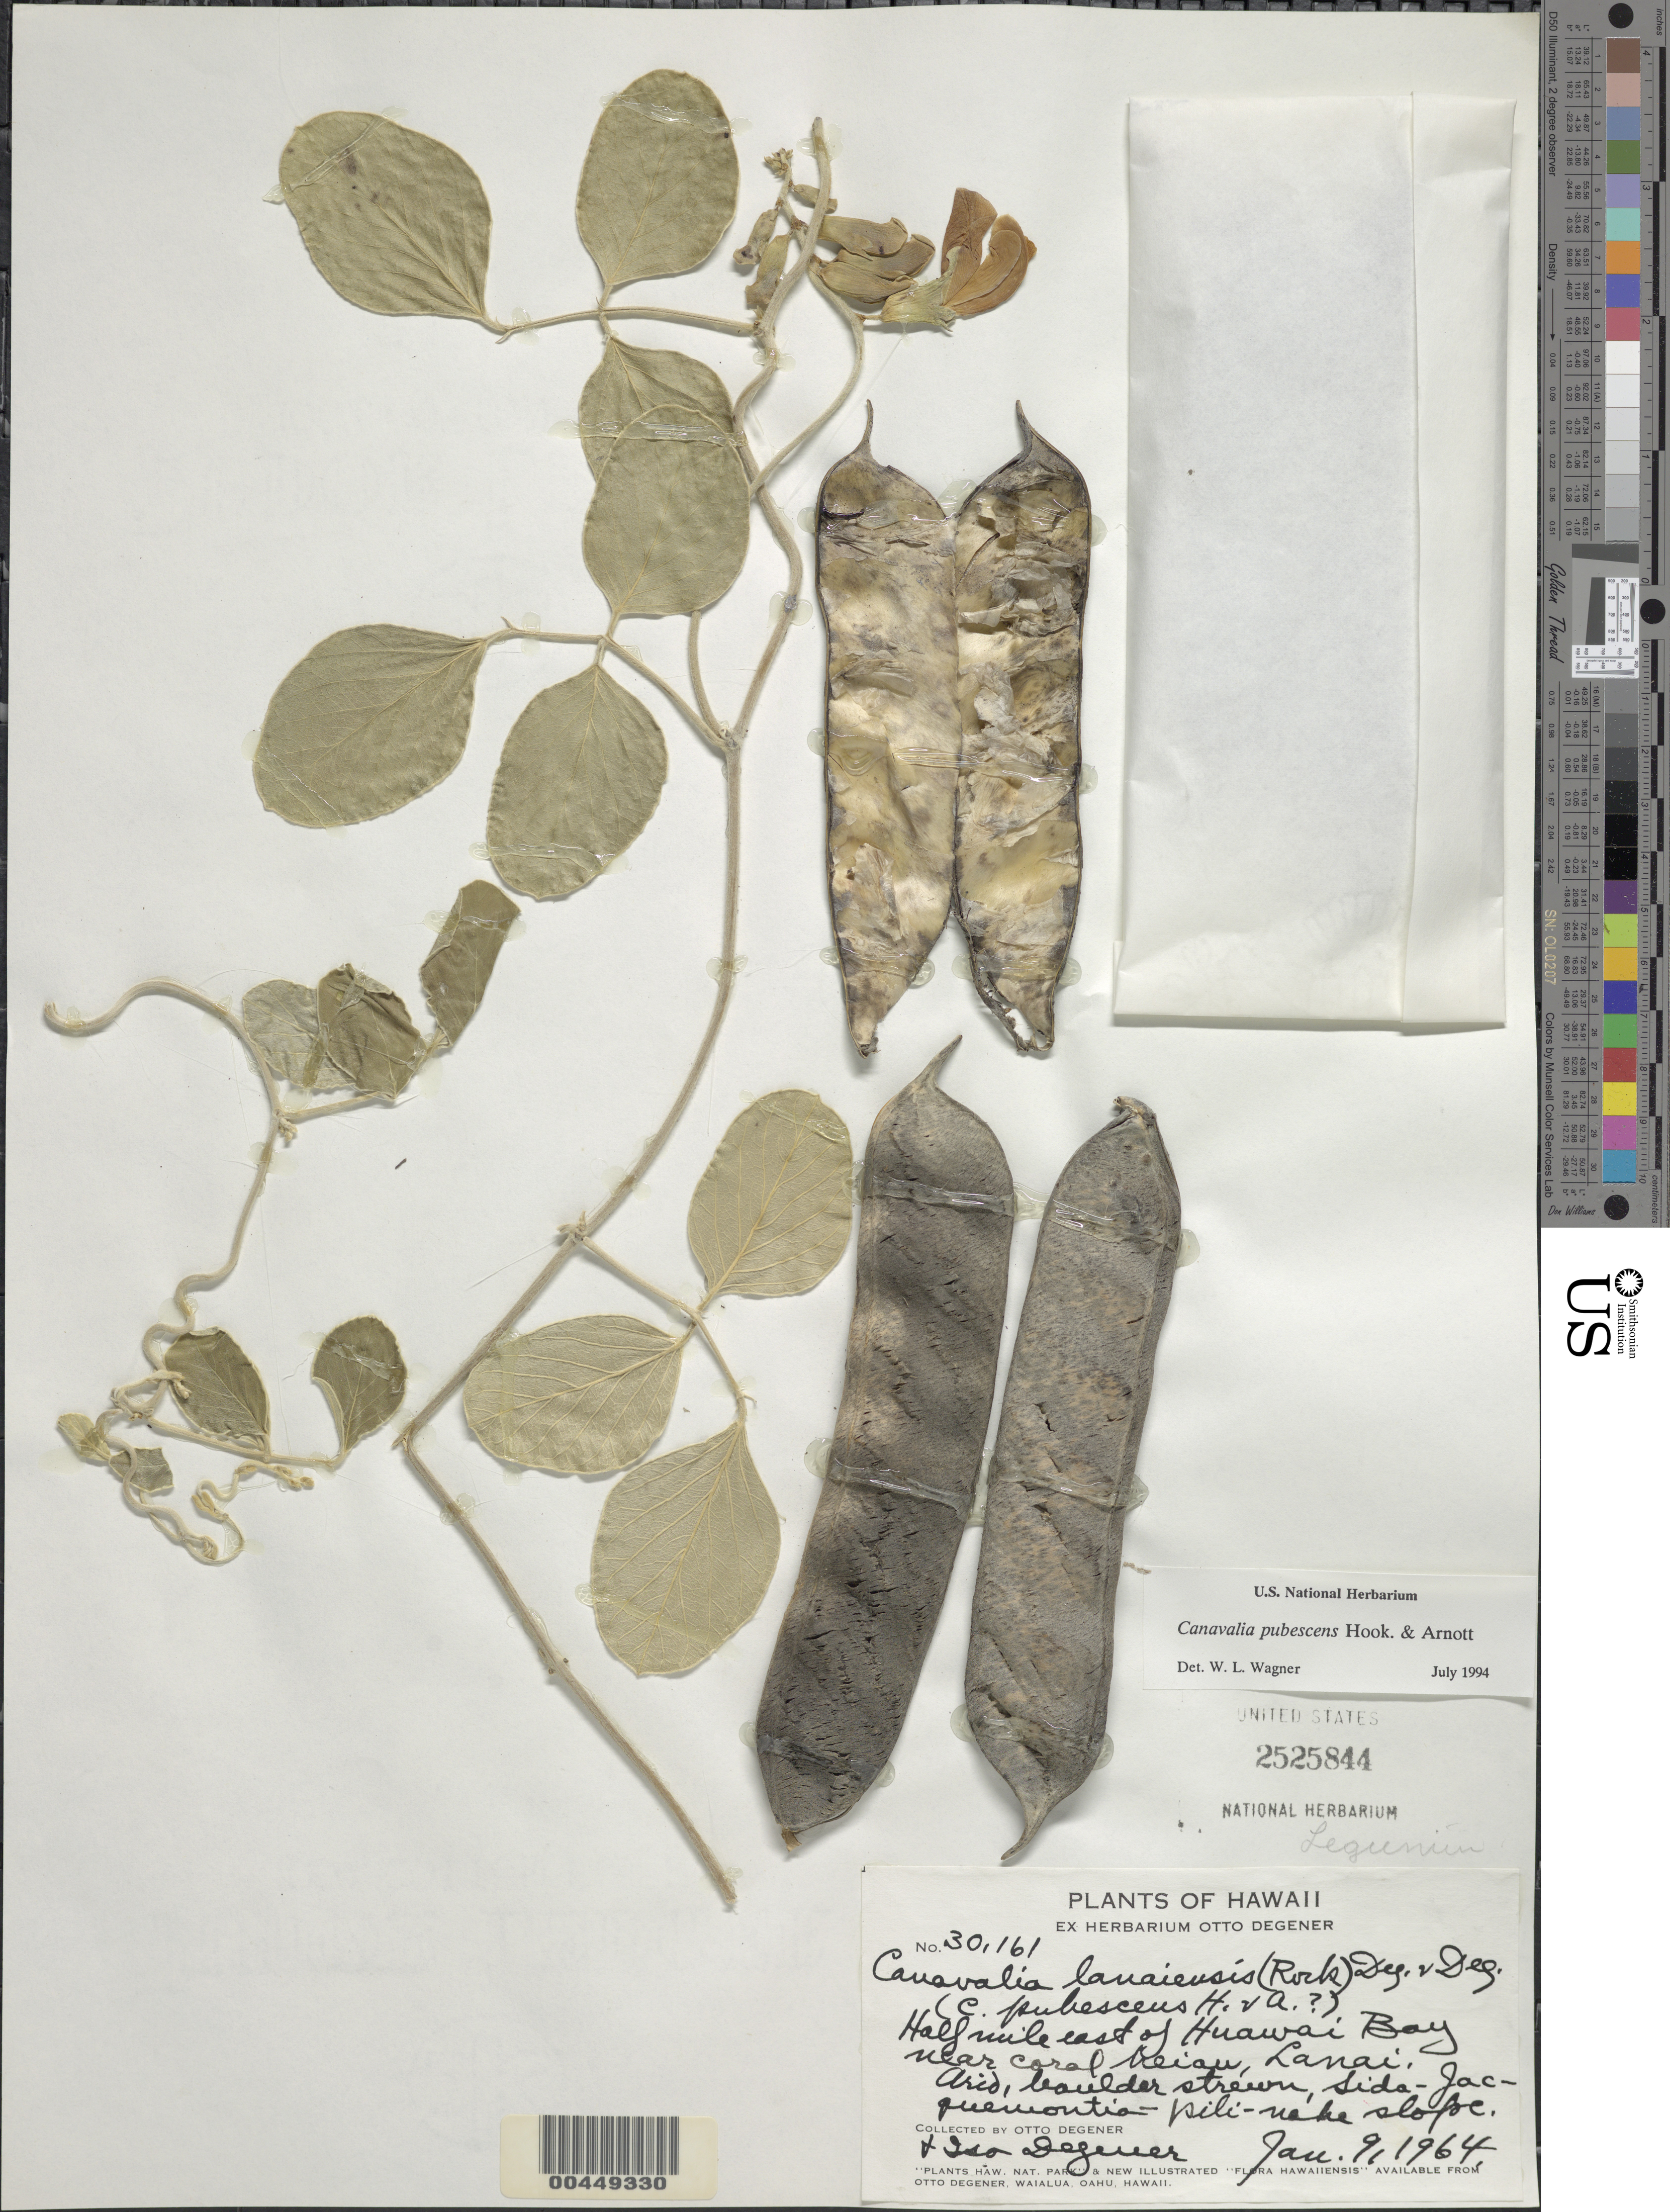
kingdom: Plantae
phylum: Tracheophyta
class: Magnoliopsida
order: Fabales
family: Fabaceae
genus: Canavalia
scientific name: Canavalia pubescens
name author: Hook. & Arn.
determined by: Wagner, W. L., (BOT), Smithsonian Institution - National Museum of Natural History (UNITED STATES)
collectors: O. Degener & I. Degener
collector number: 30161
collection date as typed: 9 Jan 1964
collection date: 1964-01-09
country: United States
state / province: Hawaii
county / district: Maui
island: Lana'i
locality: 0.5 mi E of Huawai Bay, near coral heiau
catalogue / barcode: US 2525844